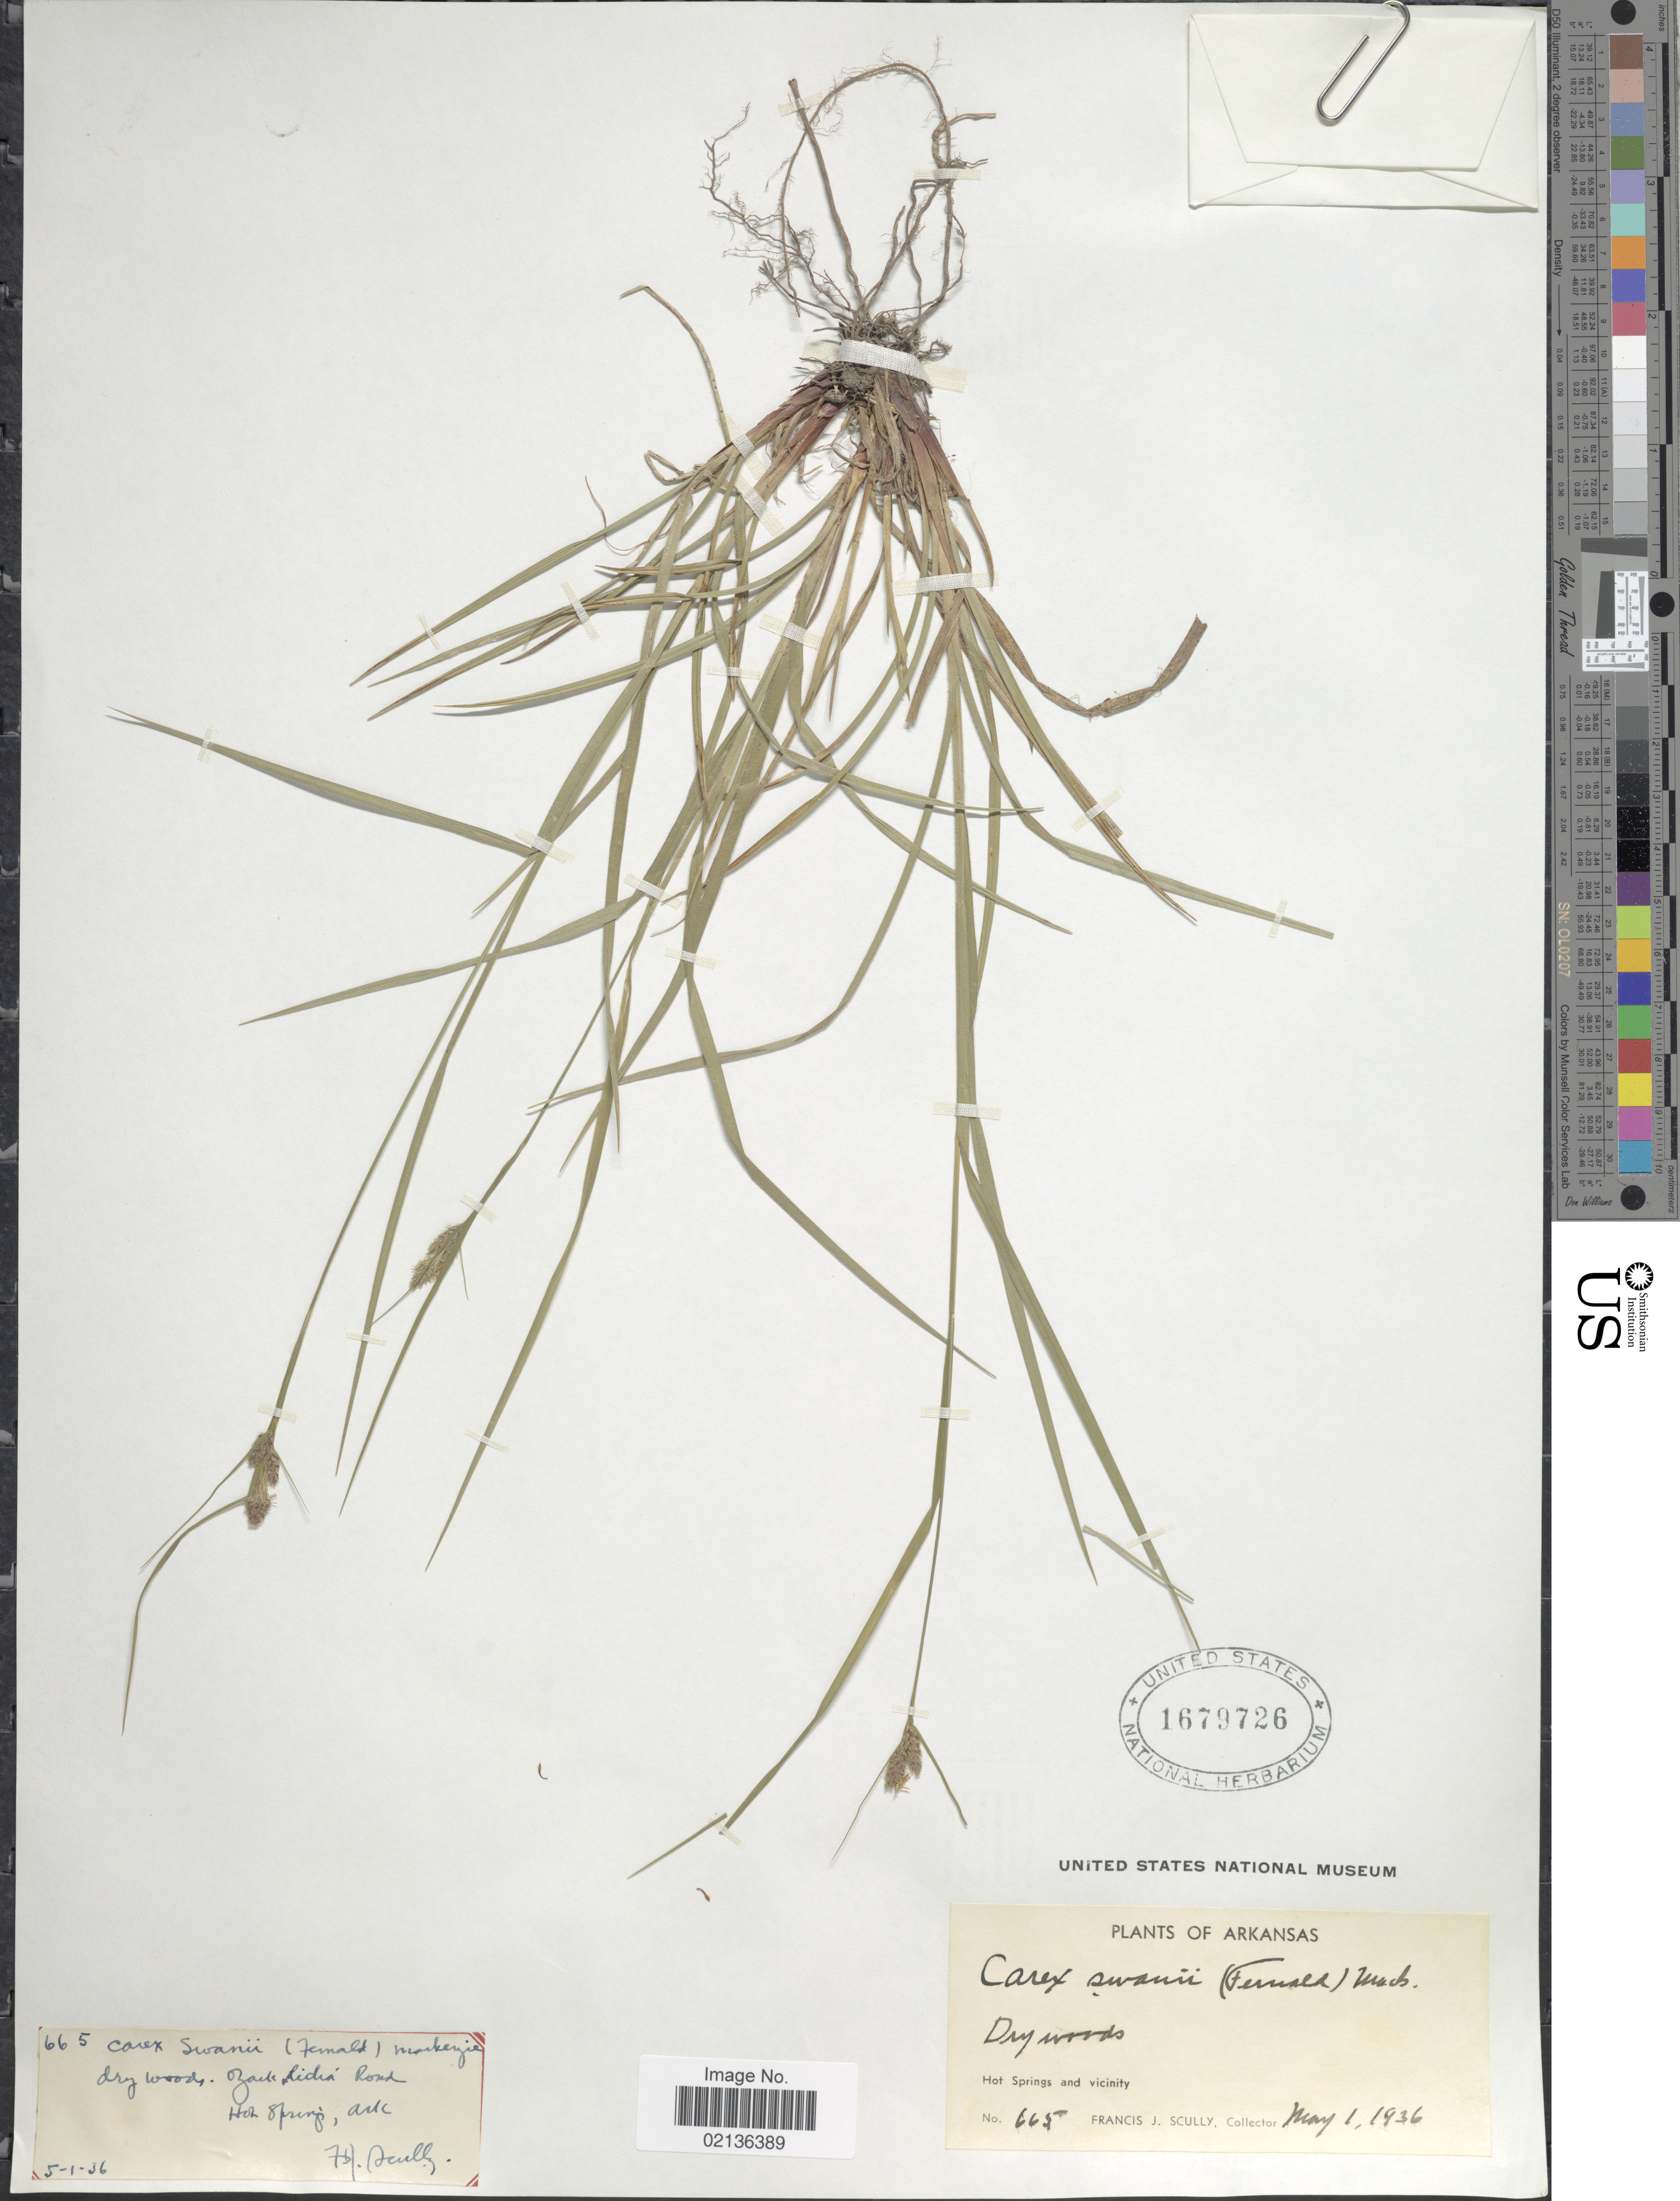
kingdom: Plantae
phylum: Tracheophyta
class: Liliopsida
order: Poales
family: Cyperaceae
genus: Carex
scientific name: Carex swanii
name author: (Fernald) Mack.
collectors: F. J. Scully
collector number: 665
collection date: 1936-05-01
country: United States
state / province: Arkansas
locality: Hot Springs and Vicinity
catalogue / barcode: US 1679726